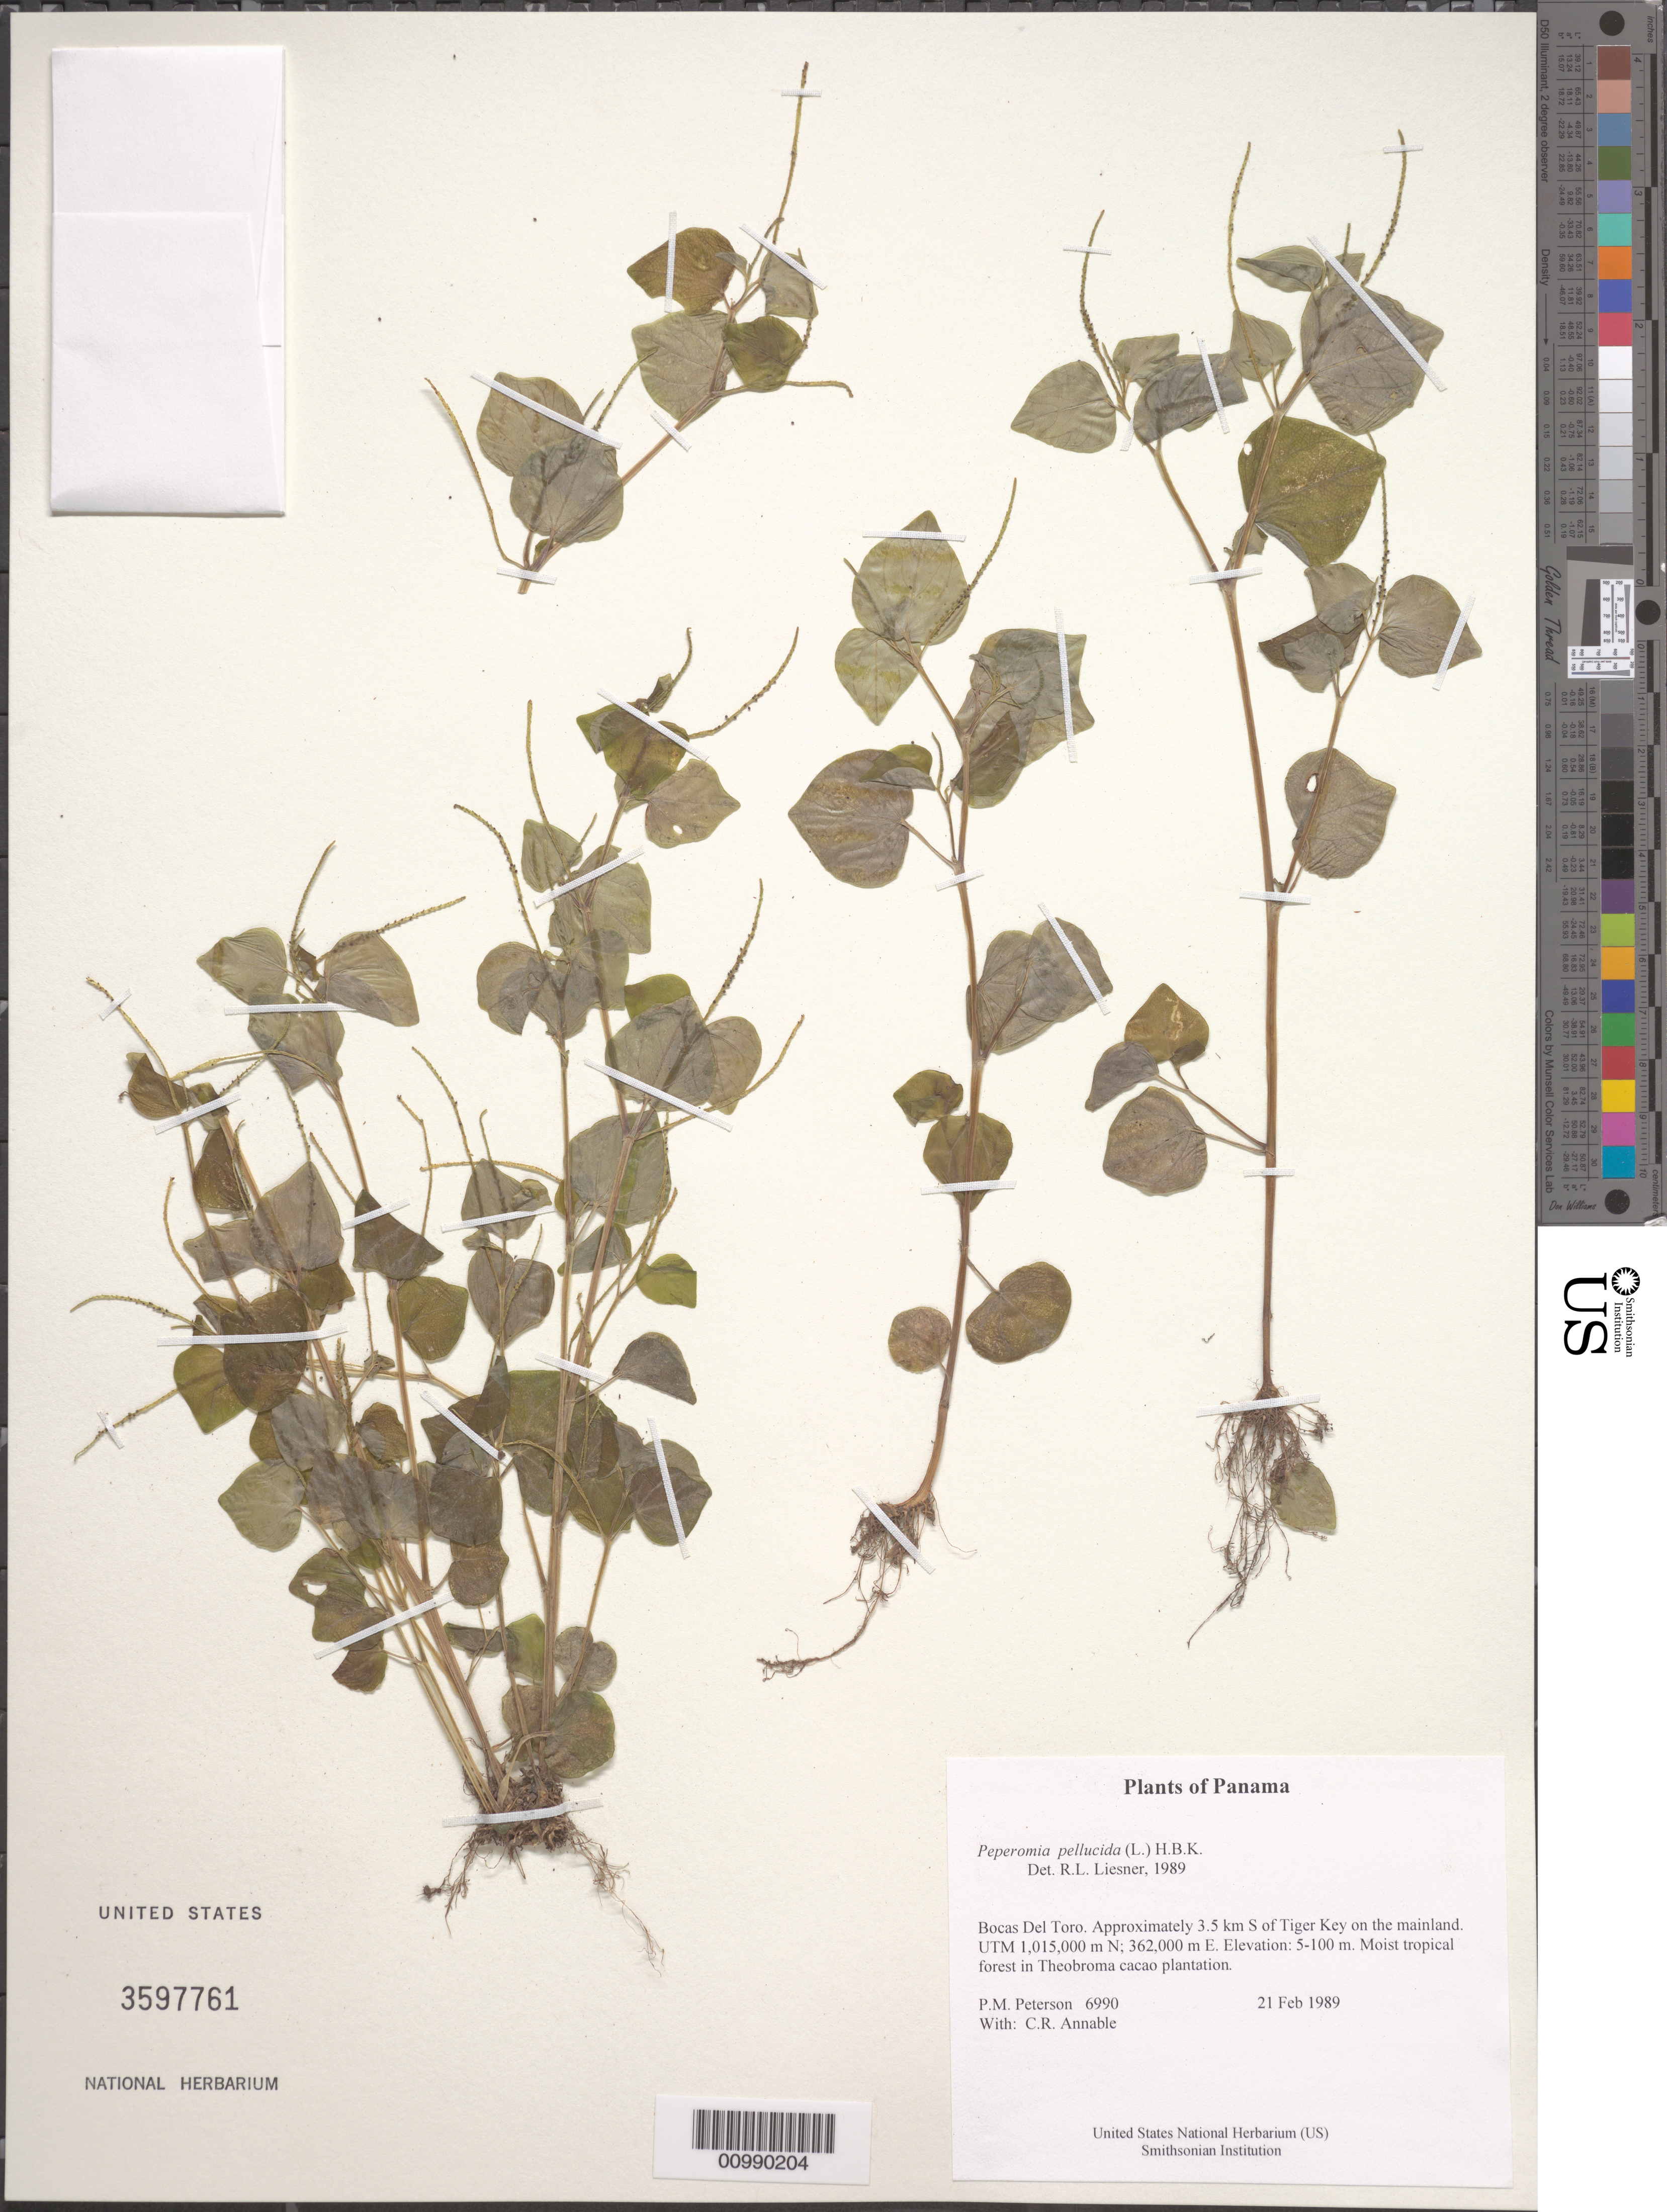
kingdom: Plantae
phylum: Tracheophyta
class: Magnoliopsida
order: Piperales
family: Piperaceae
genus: Peperomia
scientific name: Peperomia pellucida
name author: (L.) Kunth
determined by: Liesner, R. L.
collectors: P. M. Peterson & C. R. Annable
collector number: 06990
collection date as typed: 21 Feb 1989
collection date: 1989-02-21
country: Panama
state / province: Bocas del Toro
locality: Approximately 3.5 km S of Tiger Key on the mainland. UTM 1,015,000 m N; 362,000 m E.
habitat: Moist tropical forest in Theobroma cacao plantation.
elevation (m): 5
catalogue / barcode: US 3597761